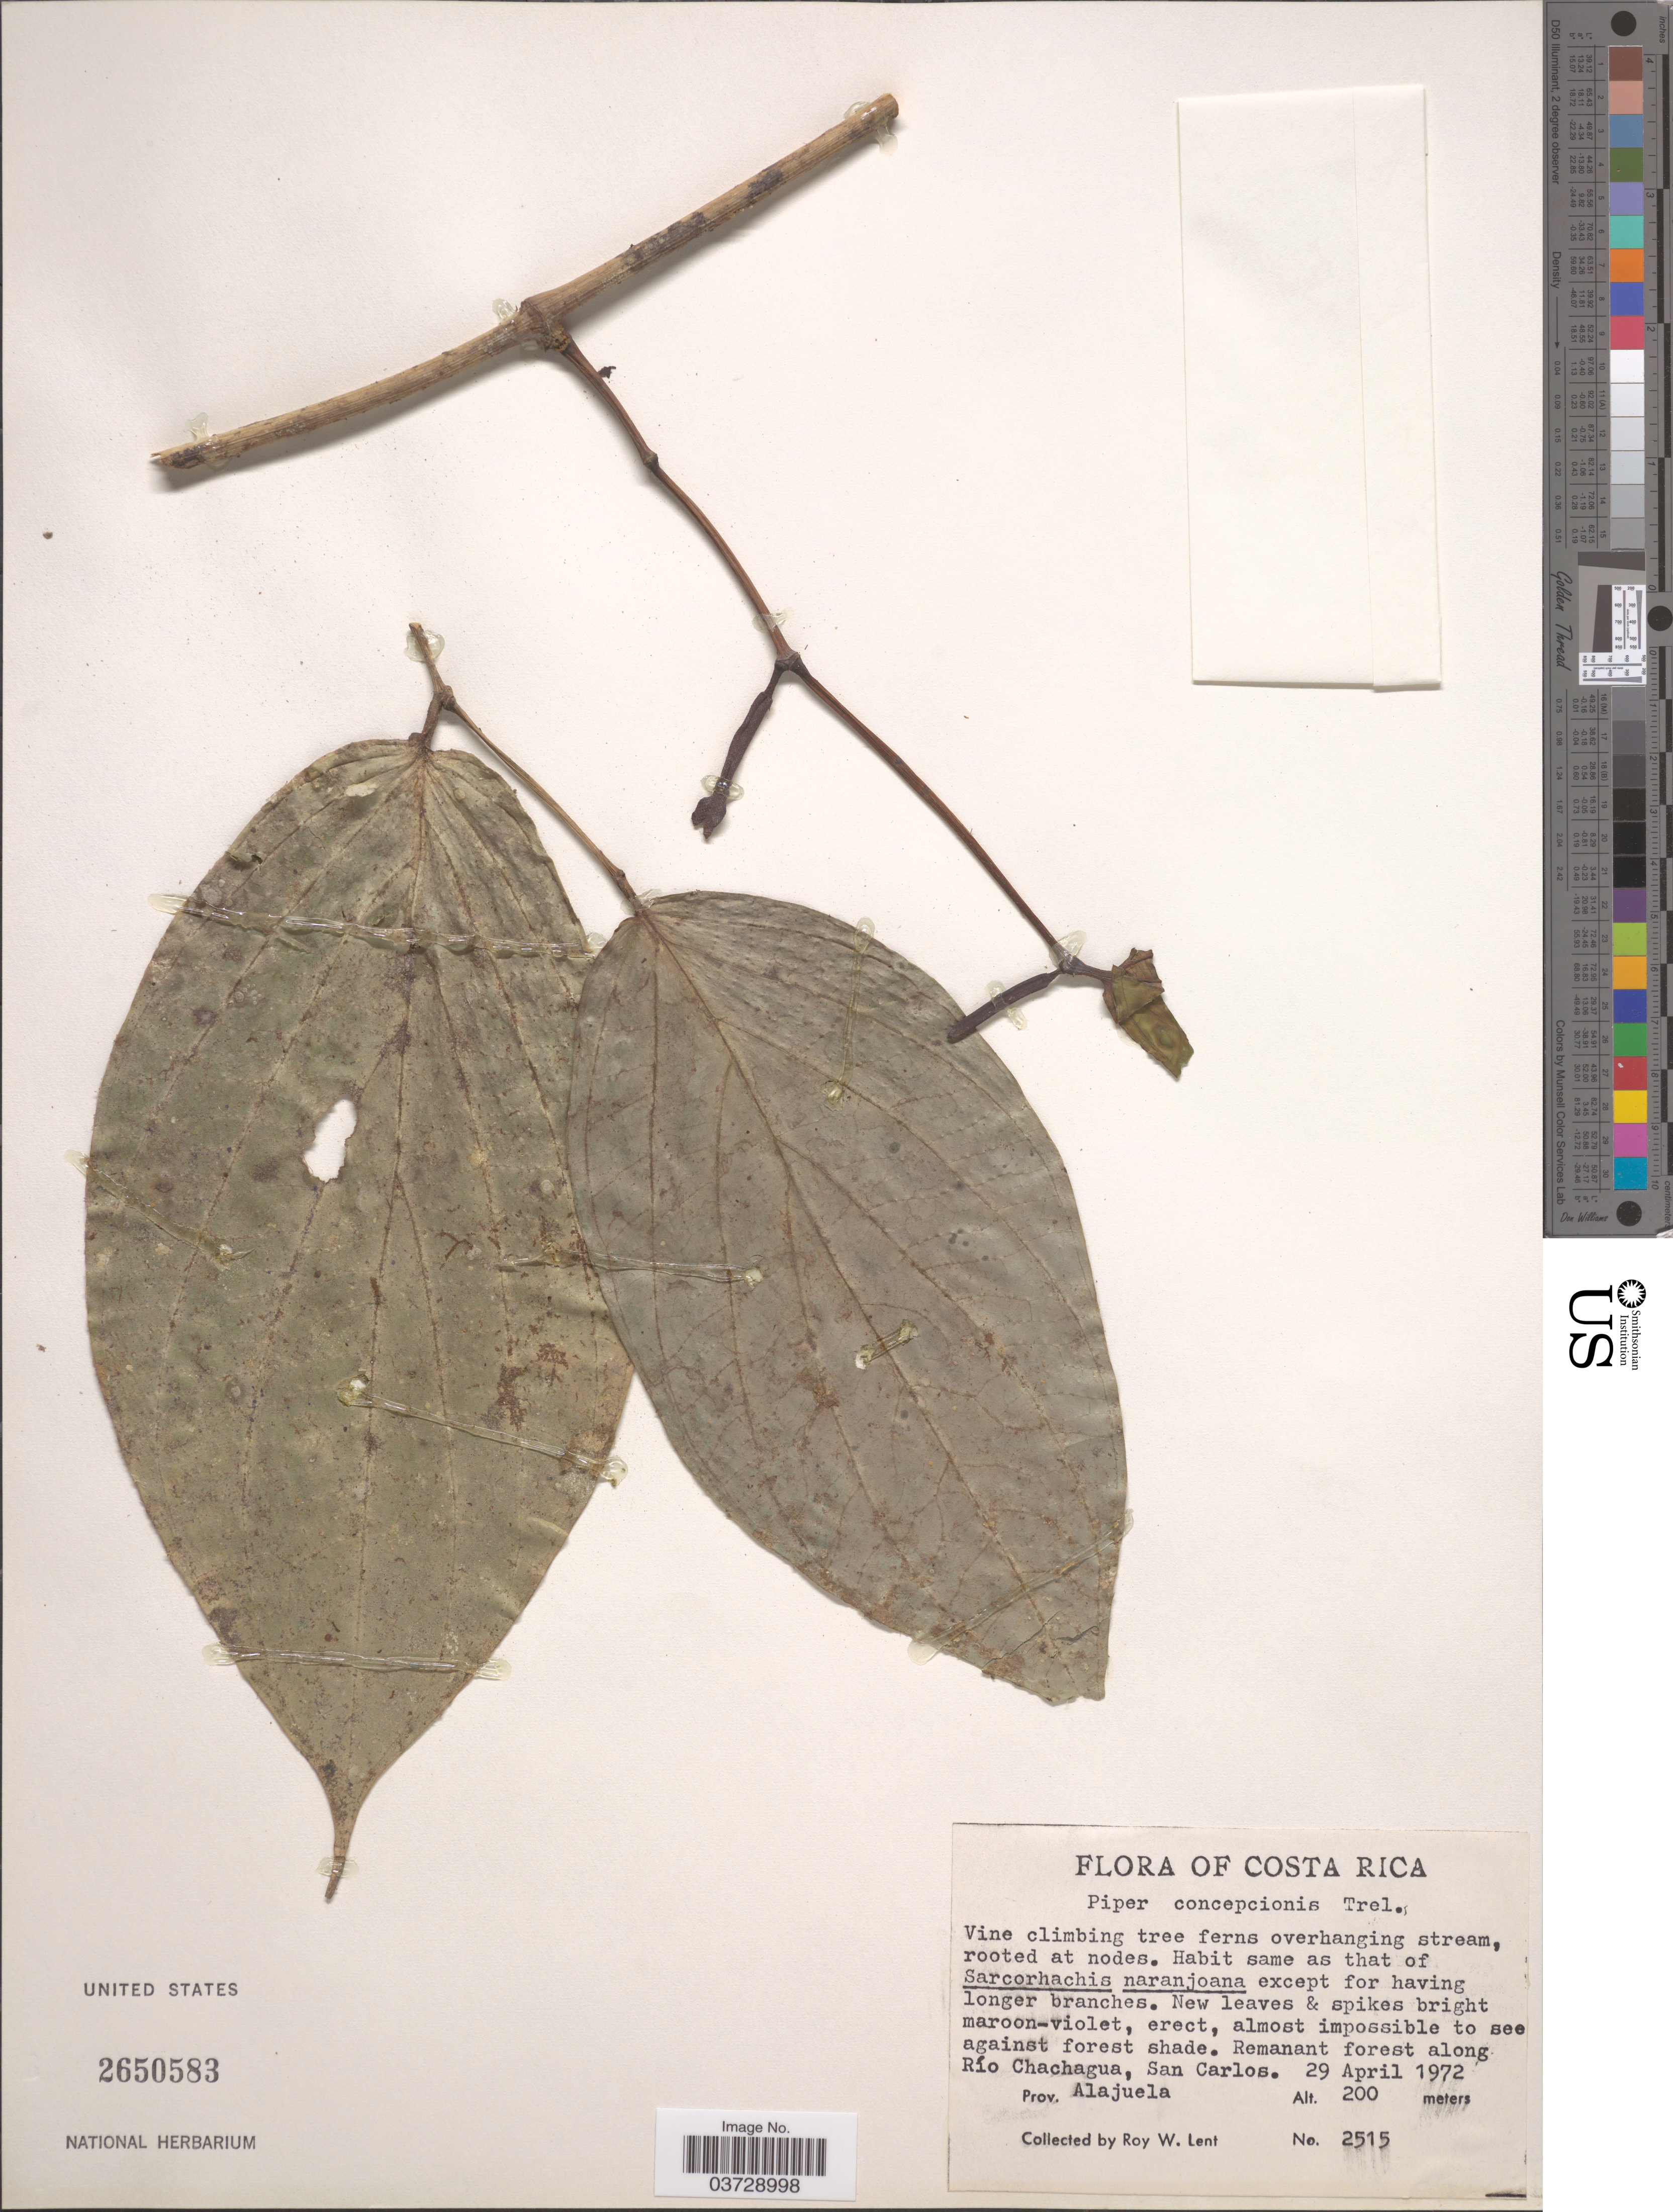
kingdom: Plantae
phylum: Tracheophyta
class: Magnoliopsida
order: Piperales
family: Piperaceae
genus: Piper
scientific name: Piper concepcionis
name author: Trel.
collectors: R. W. Lent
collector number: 2515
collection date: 1972-04-29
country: Costa Rica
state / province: Alajuela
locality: Río Chachagua, San Carlos.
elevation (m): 200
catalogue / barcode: US 2650583